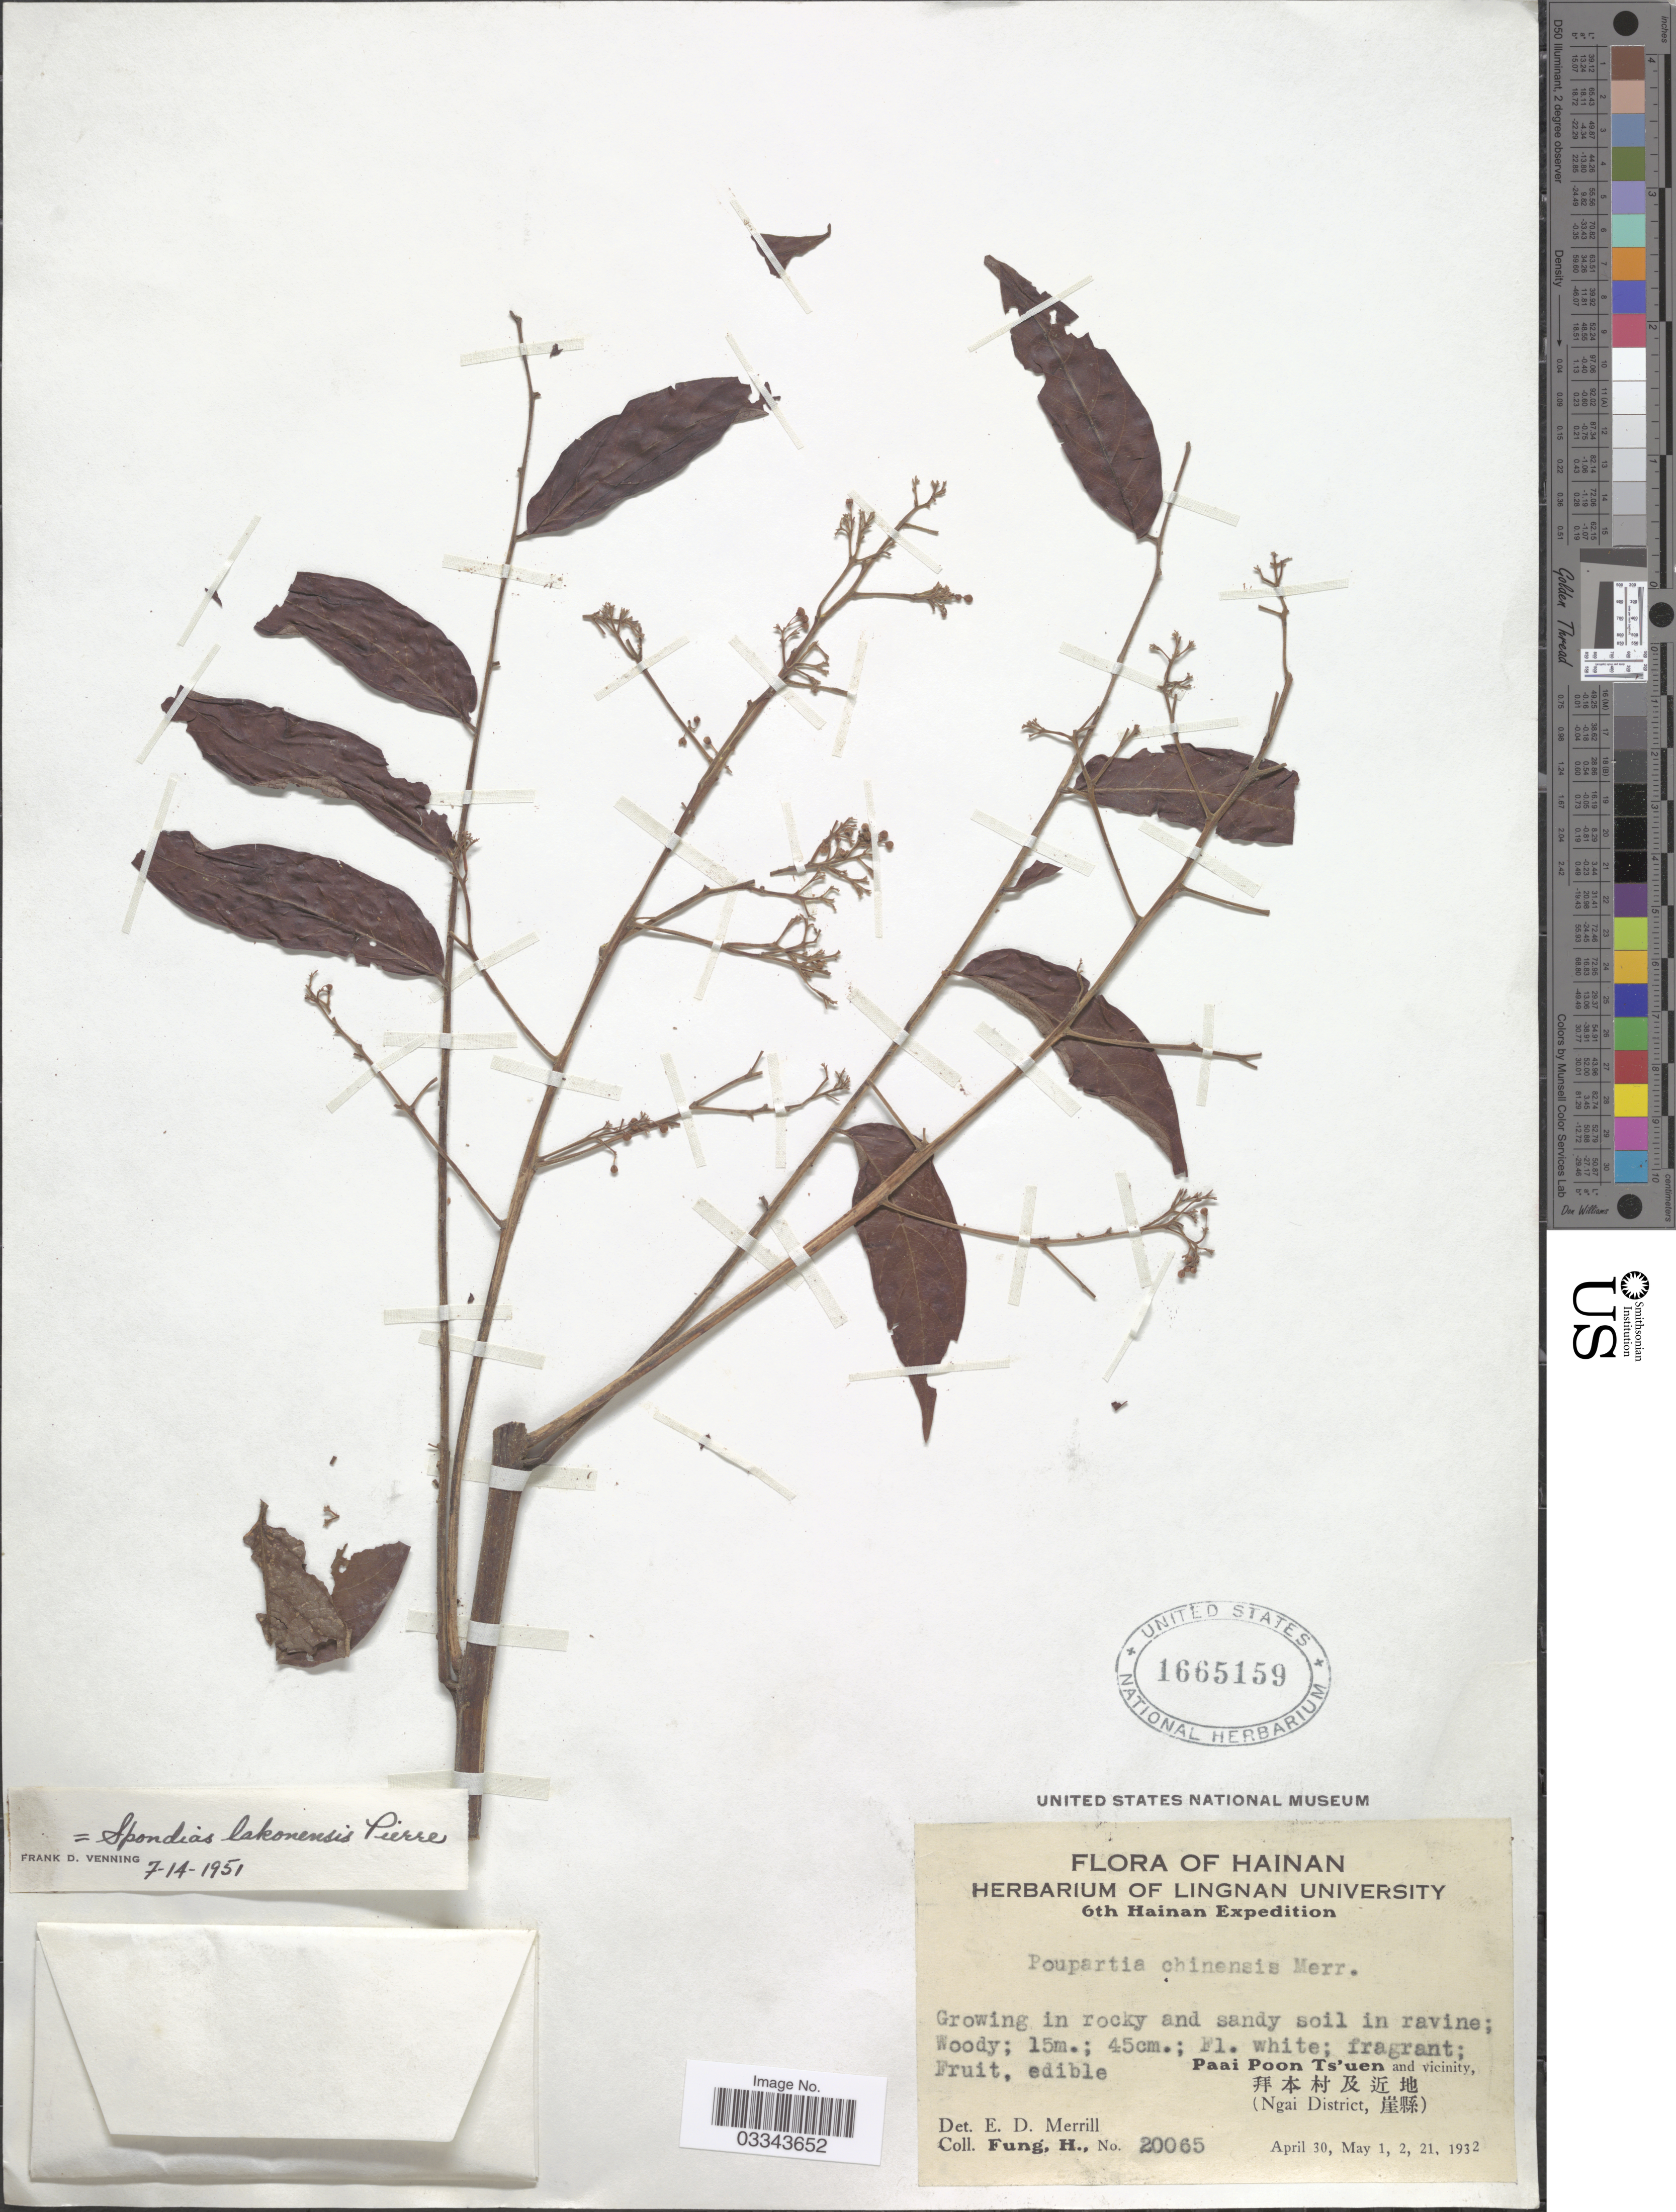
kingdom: Plantae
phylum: Tracheophyta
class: Magnoliopsida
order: Sapindales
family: Anacardiaceae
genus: Allospondias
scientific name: Allospondias lakonensis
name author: (Pierre) Stapf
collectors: H. Fung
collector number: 20065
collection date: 1932-04-30/1932-05-21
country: China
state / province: Hainan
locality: Paai Poon Ts'uen and vicinity. (Ngai District)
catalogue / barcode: US 1665159